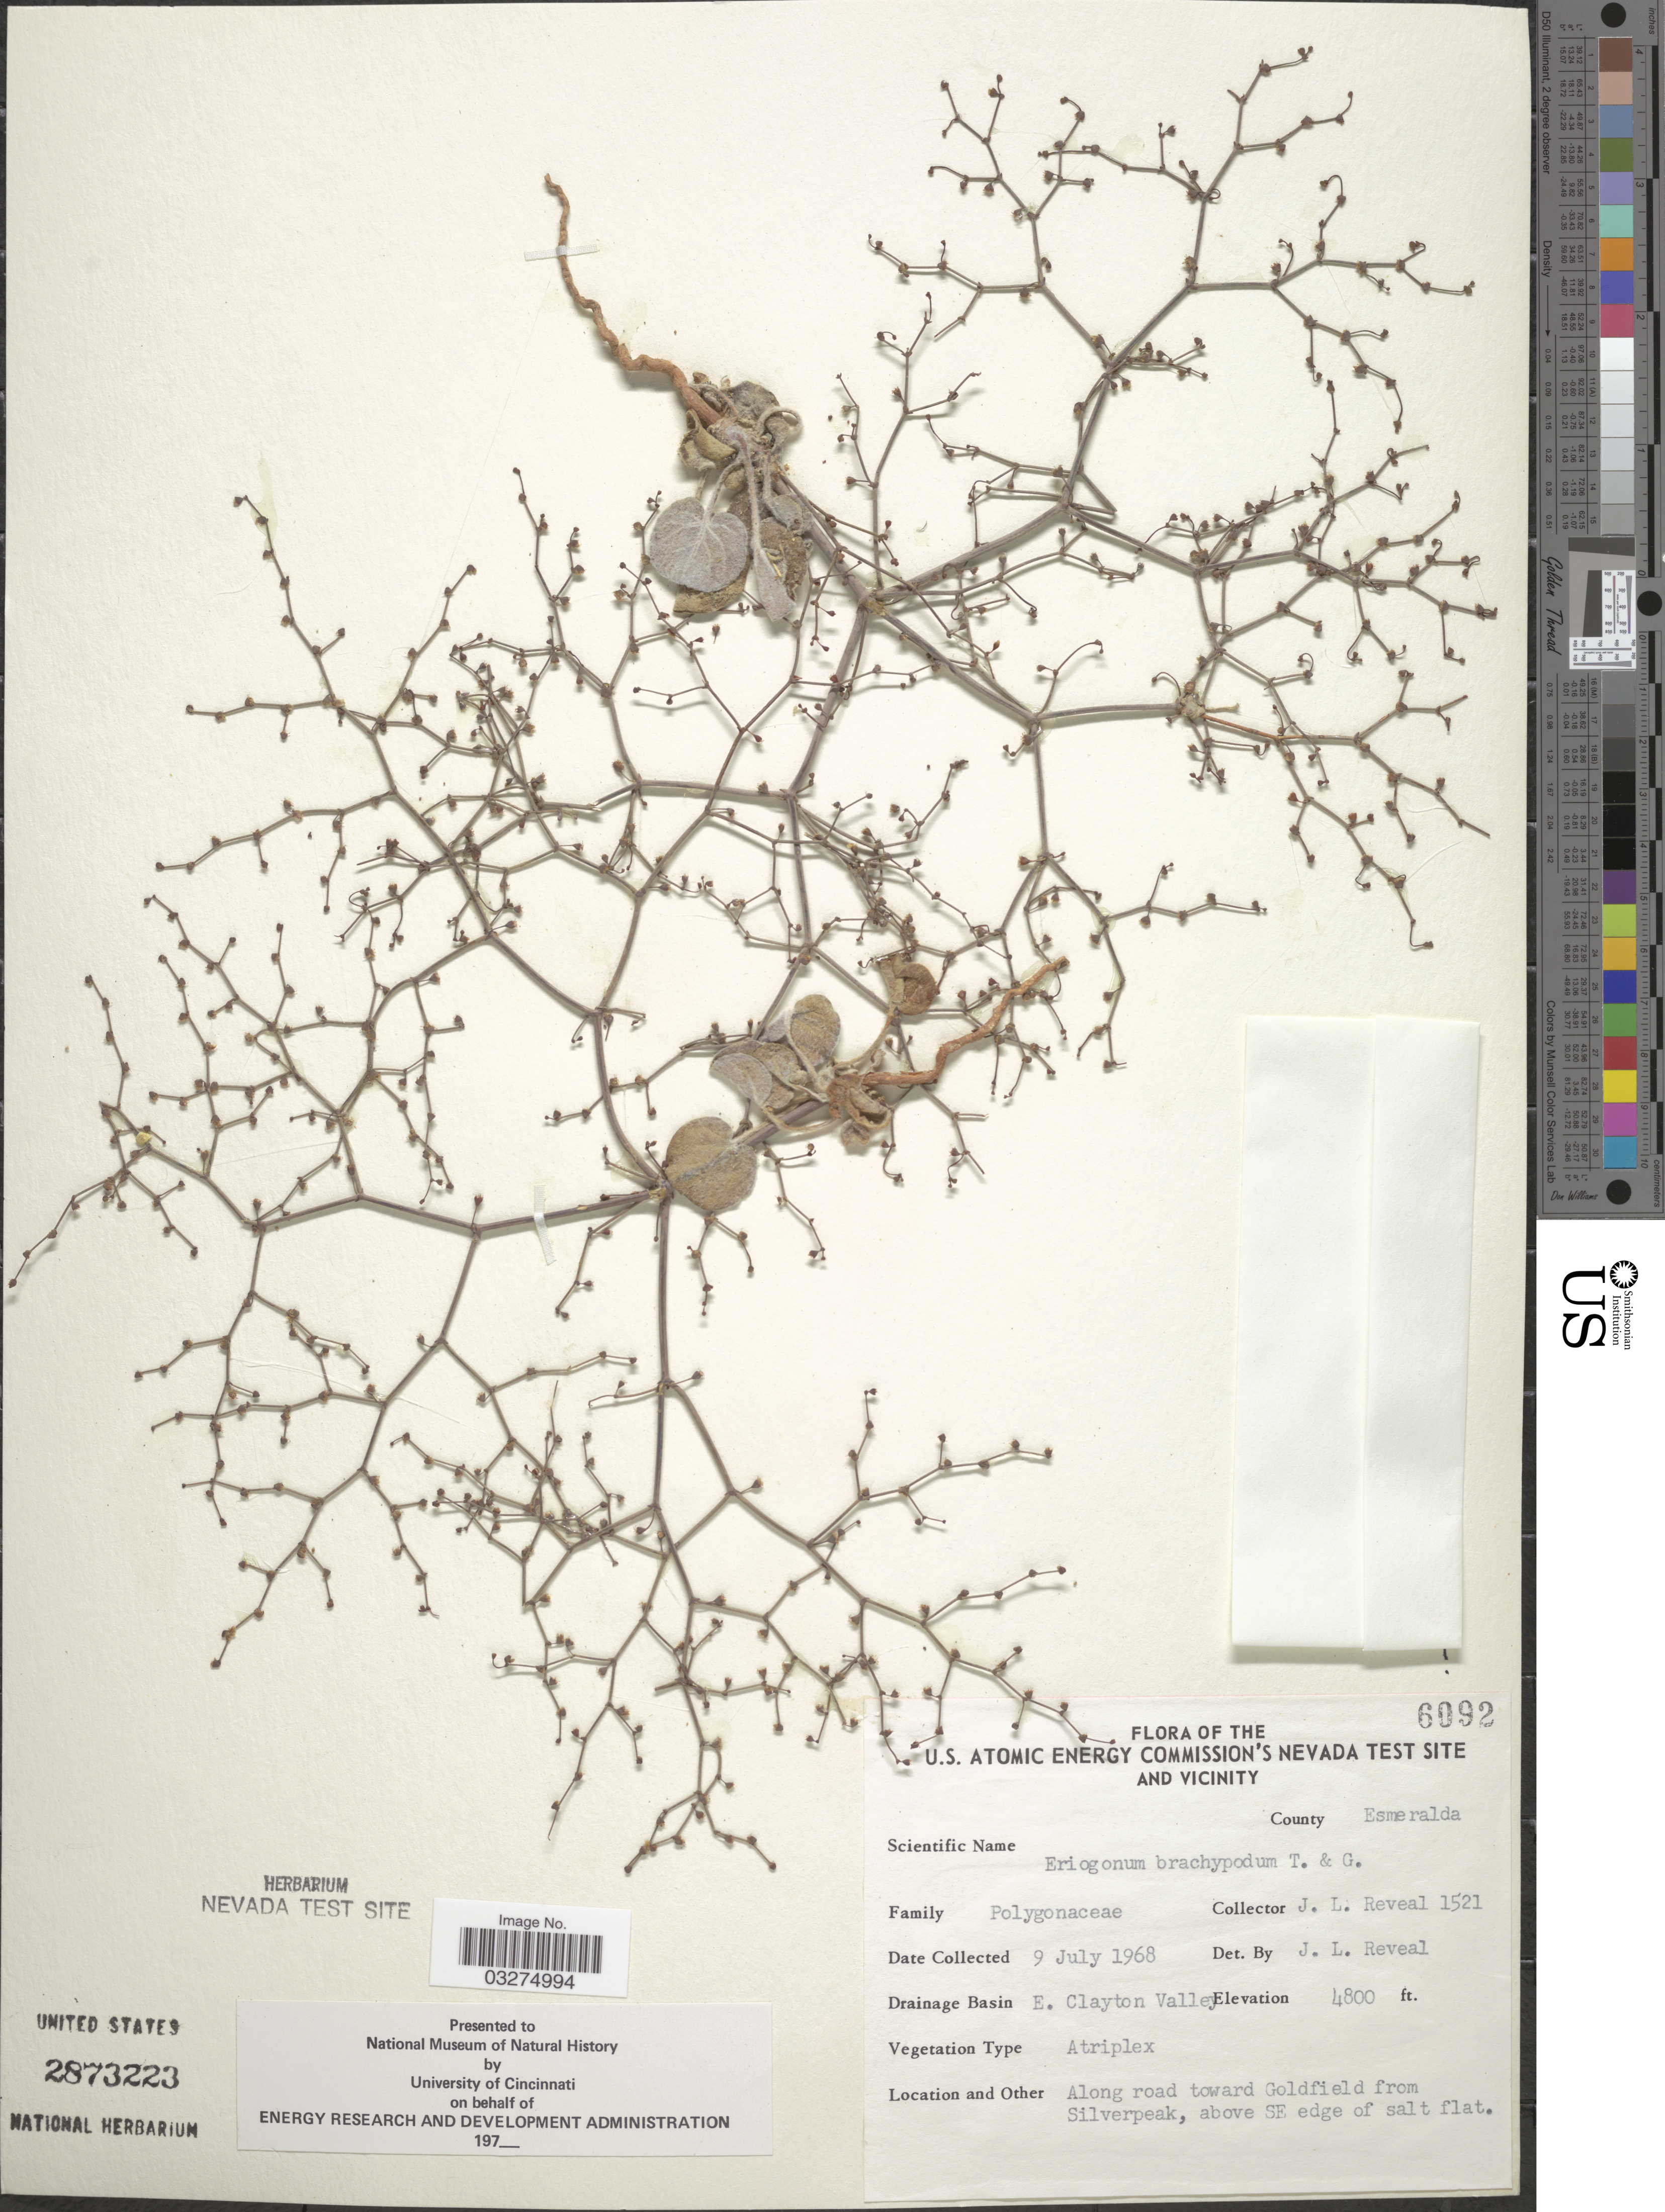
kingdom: Plantae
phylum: Tracheophyta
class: Magnoliopsida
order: Caryophyllales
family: Polygonaceae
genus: Eriogonum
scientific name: Eriogonum brachypodum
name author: Torr. & A. Gray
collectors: J. L. Reveal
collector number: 1521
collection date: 1968-07-09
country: United States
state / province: Nevada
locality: U. S. Atomic Energy Commission's Nevada Test Site and Vicinity. County Esmeralda. Drainage Basin E. Clayton Valley. Along road toward Goldfield from Silverpeak, above SE edge of salt flat.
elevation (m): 1463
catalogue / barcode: US 2873223